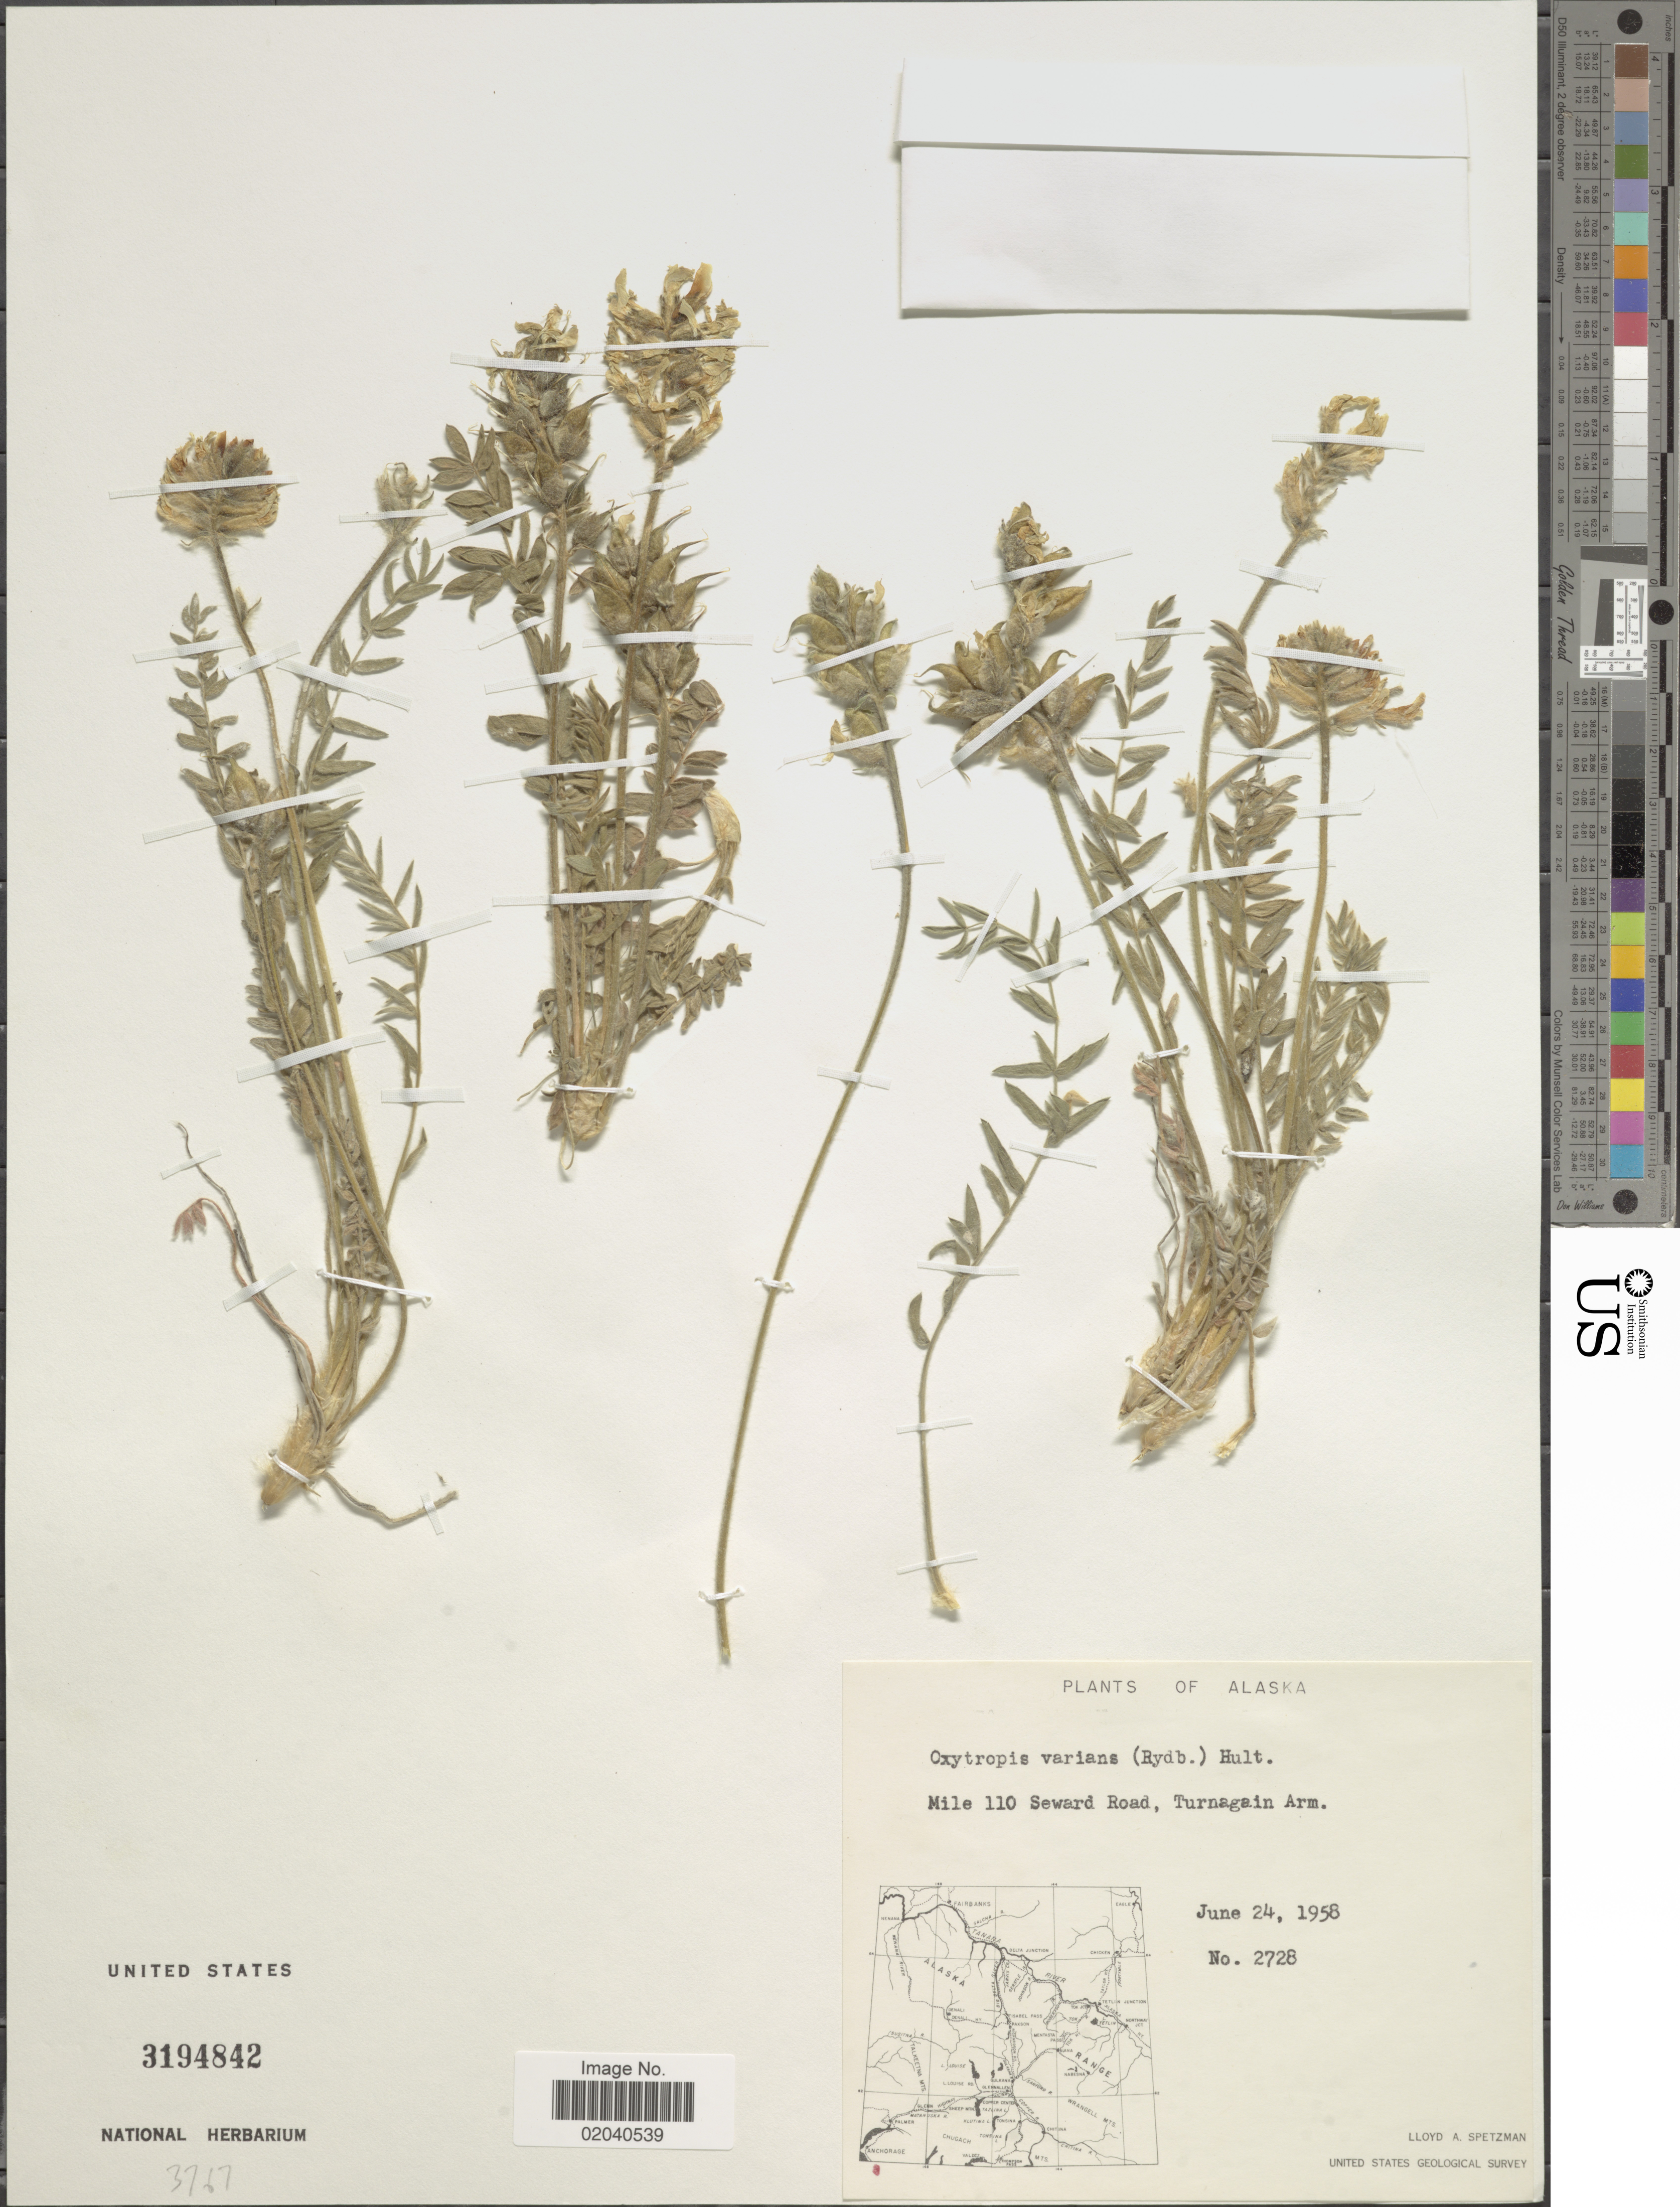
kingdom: Plantae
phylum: Tracheophyta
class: Magnoliopsida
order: Fabales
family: Fabaceae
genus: Oxytropis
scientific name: Oxytropis campestris var. varians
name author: (Rydb.) Barneby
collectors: L. Spetzman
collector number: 2728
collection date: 1958-06-24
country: United States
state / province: Alaska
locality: Mile 110 Seward Road, Turnagain Arm.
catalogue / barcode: US 3194842